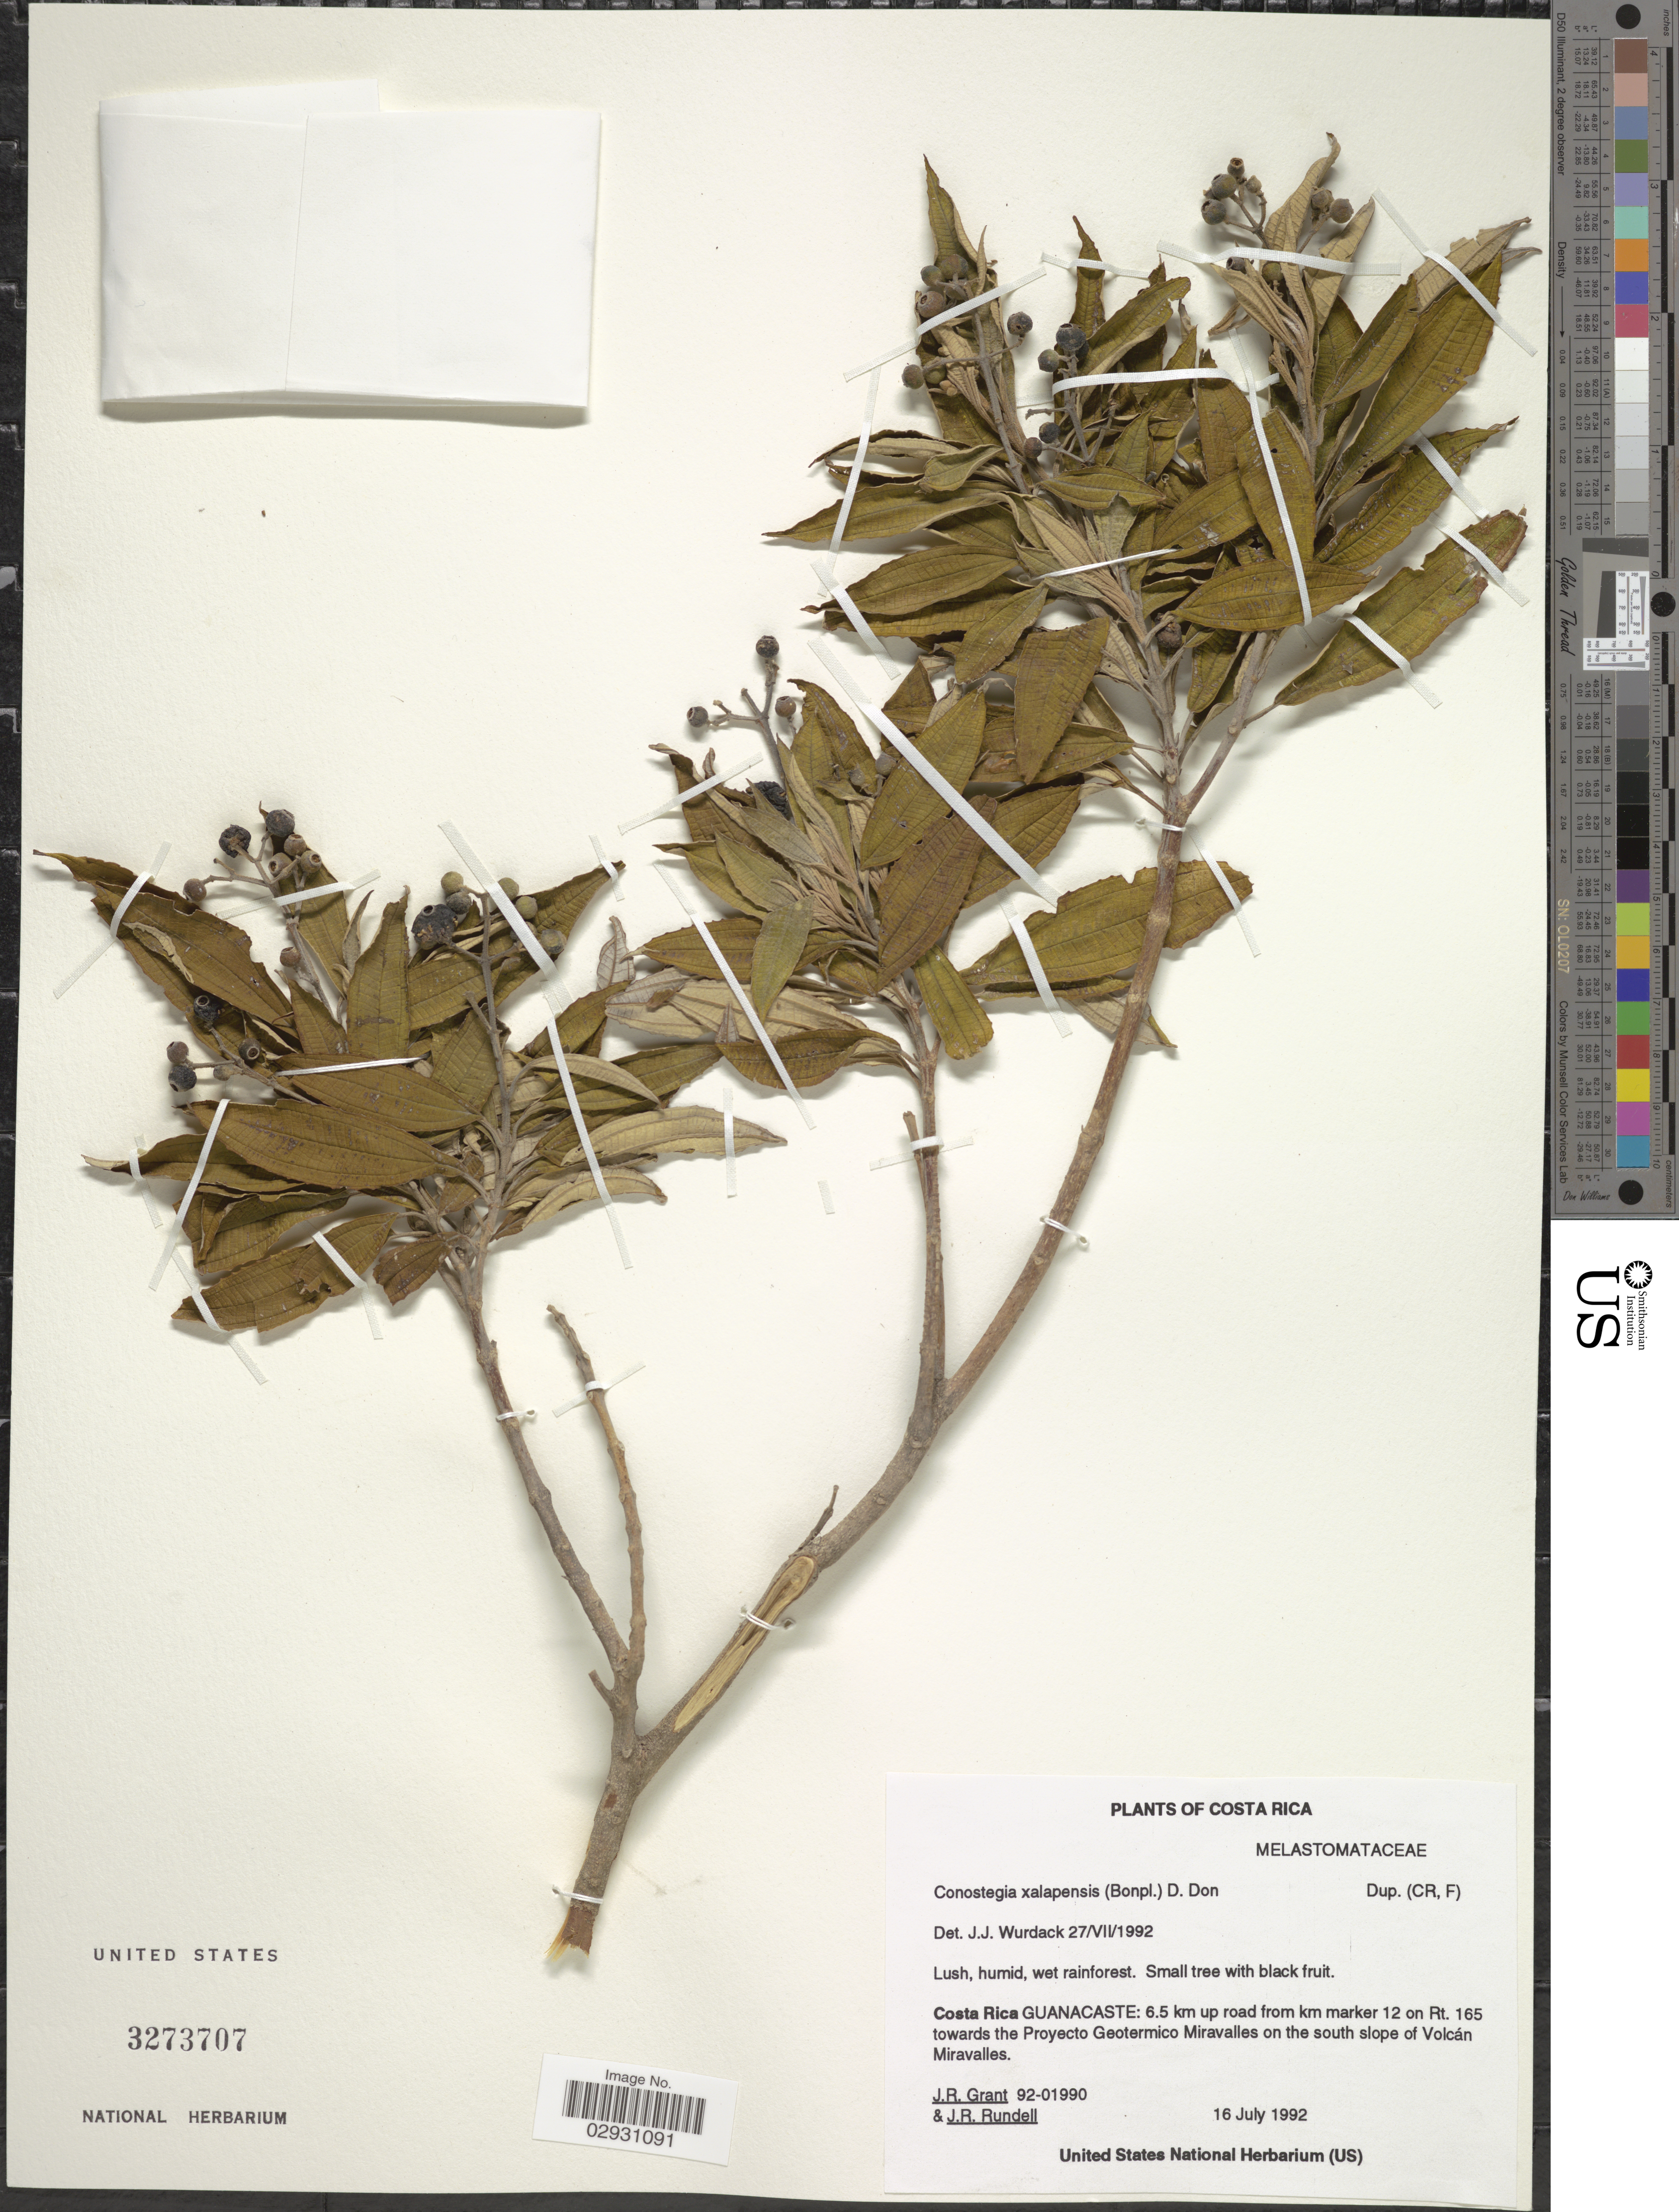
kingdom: Plantae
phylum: Tracheophyta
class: Magnoliopsida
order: Myrtales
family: Melastomataceae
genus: Conostegia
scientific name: Conostegia quadrangularis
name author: Schltdl. ex Steud.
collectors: J. Grant & J. R. Rundell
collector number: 92-01990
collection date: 1992-07-16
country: Costa Rica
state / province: Guanacaste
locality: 6.5 km up road from km marker 12 on Rt. 165 towards the Proyecto Geotermico Miravalles on the south slope of Volcán Miravalles.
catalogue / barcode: US 3273707